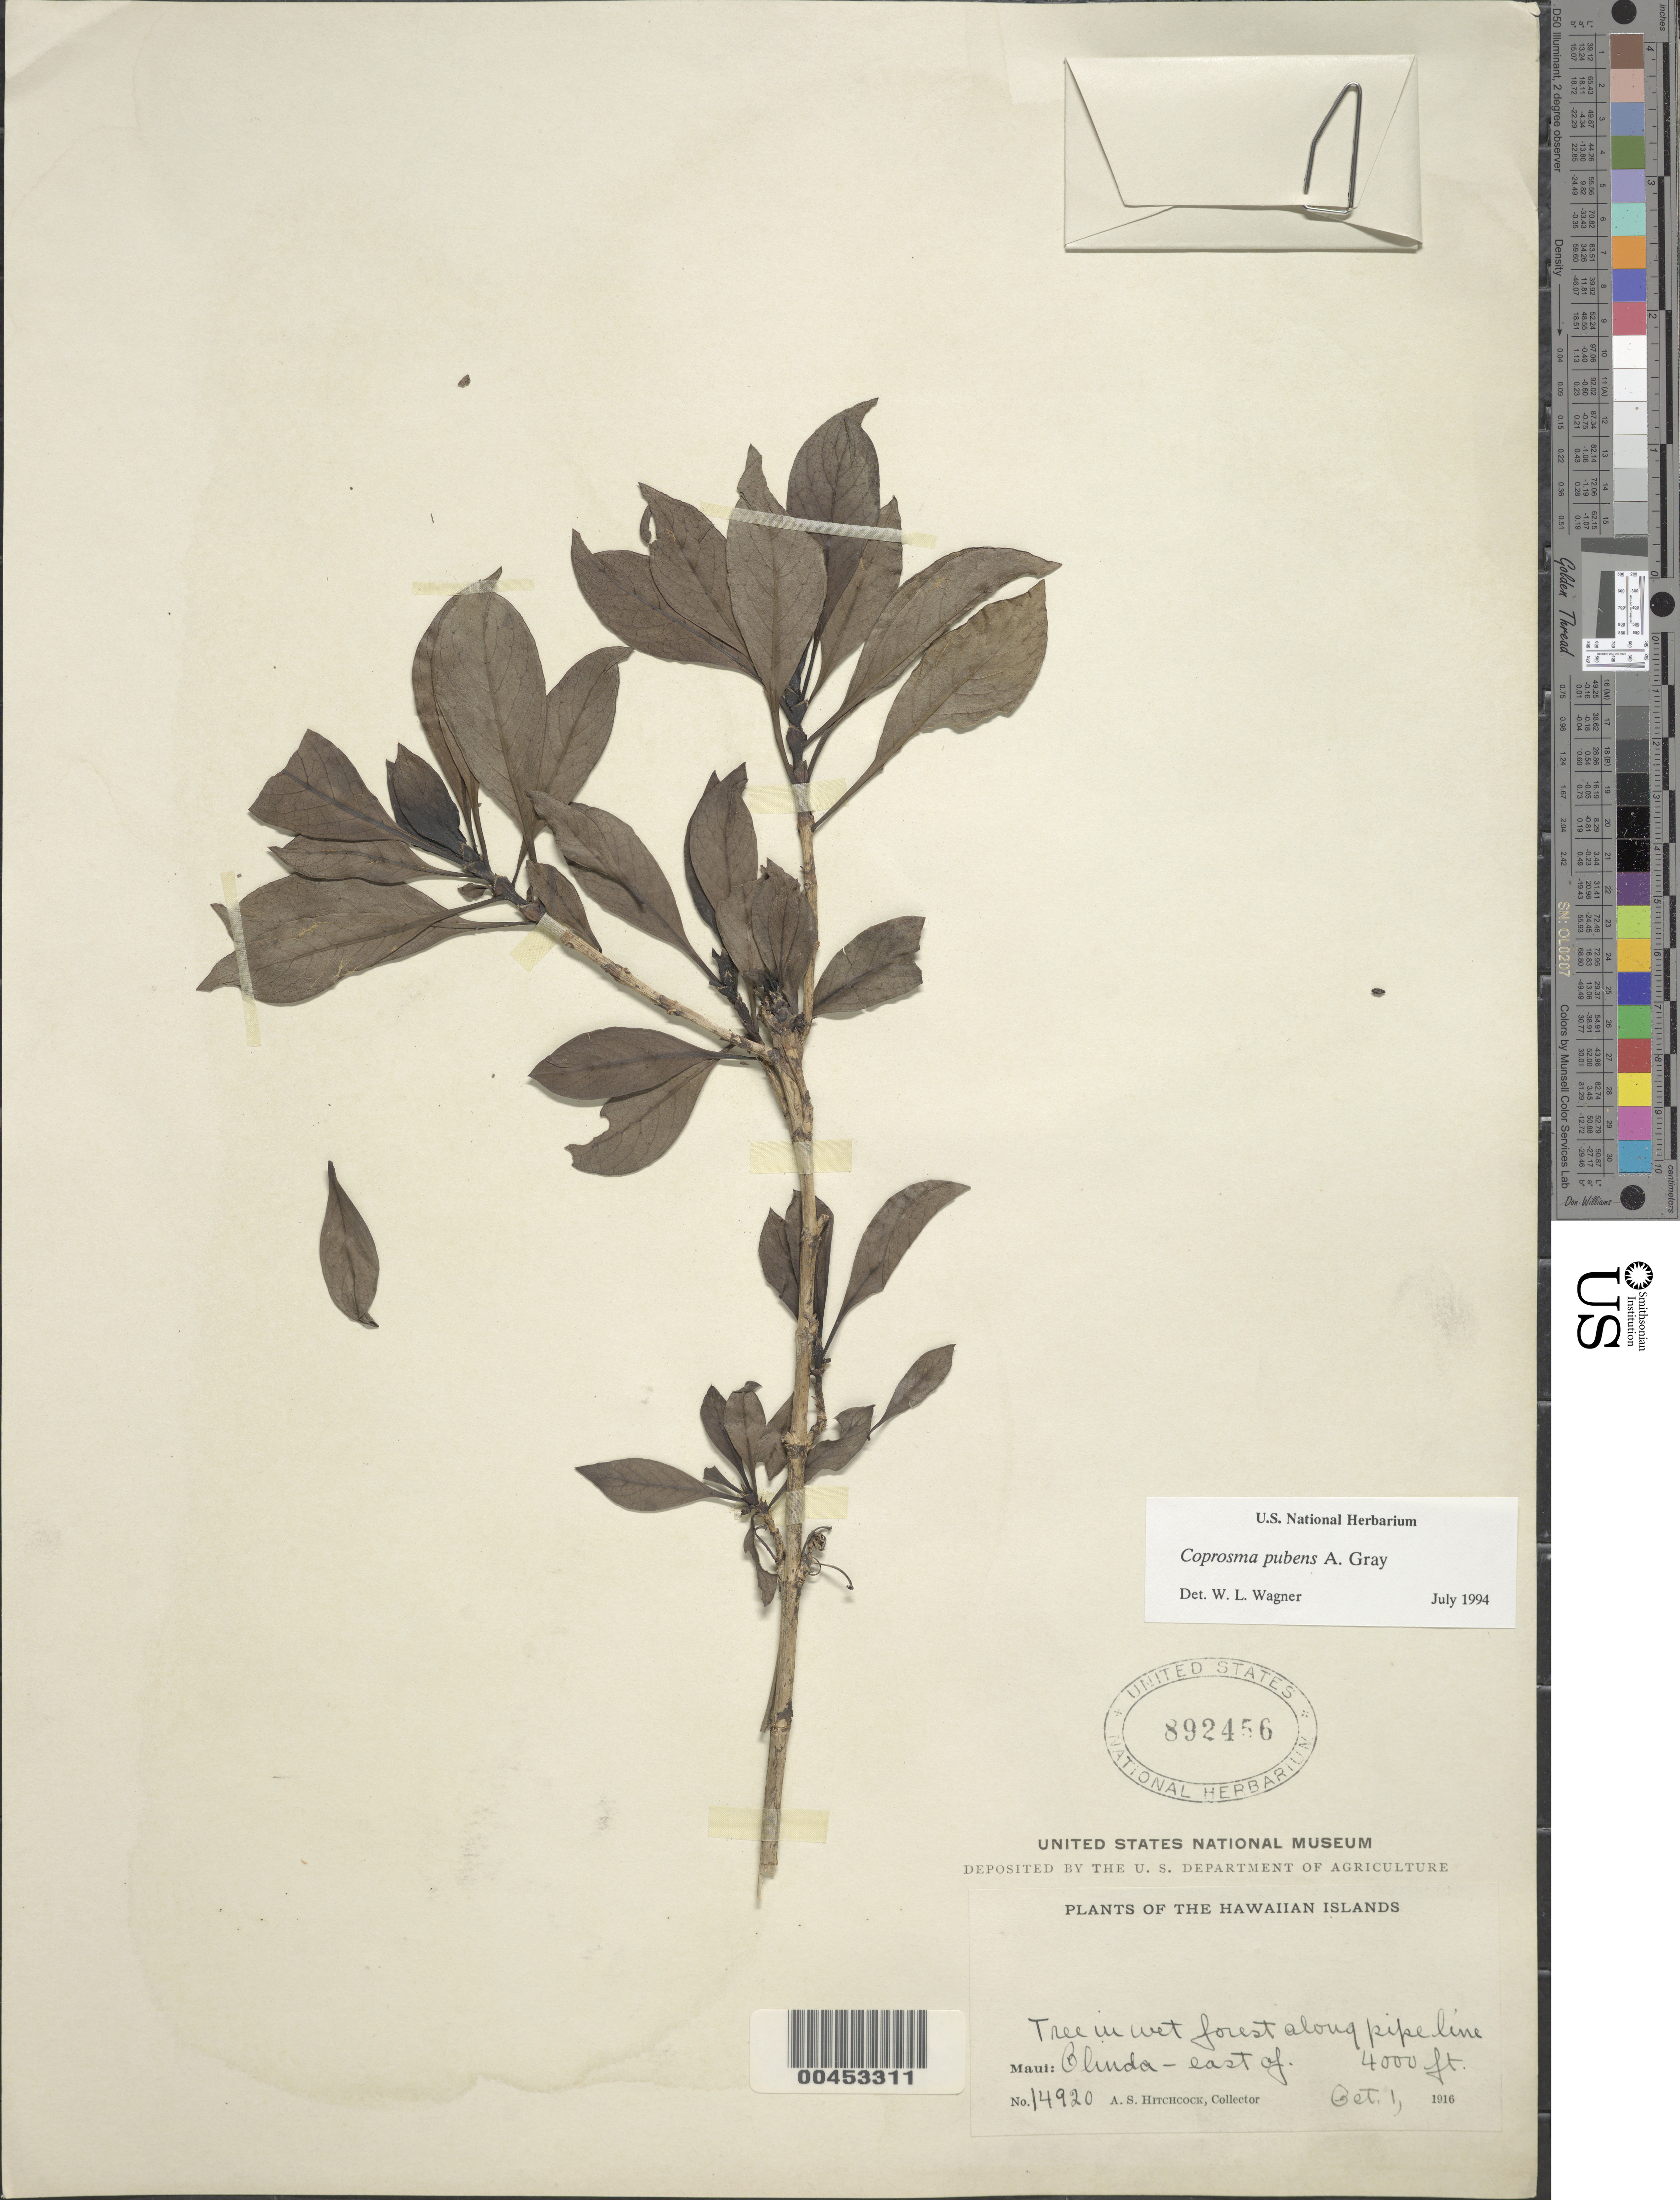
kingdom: Plantae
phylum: Tracheophyta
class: Magnoliopsida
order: Gentianales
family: Rubiaceae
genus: Coprosma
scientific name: Coprosma pubens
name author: A. Gray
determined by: Wagner, W. L., (BOT), Smithsonian Institution - National Museum of Natural History (UNITED STATES)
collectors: A. S. Hitchcock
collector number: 14920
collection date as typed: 1 Oct 1916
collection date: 1916-10-01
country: United States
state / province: Hawaii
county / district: Maui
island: Maui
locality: E of Olinda, along pipeline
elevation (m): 1219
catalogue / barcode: US 892456